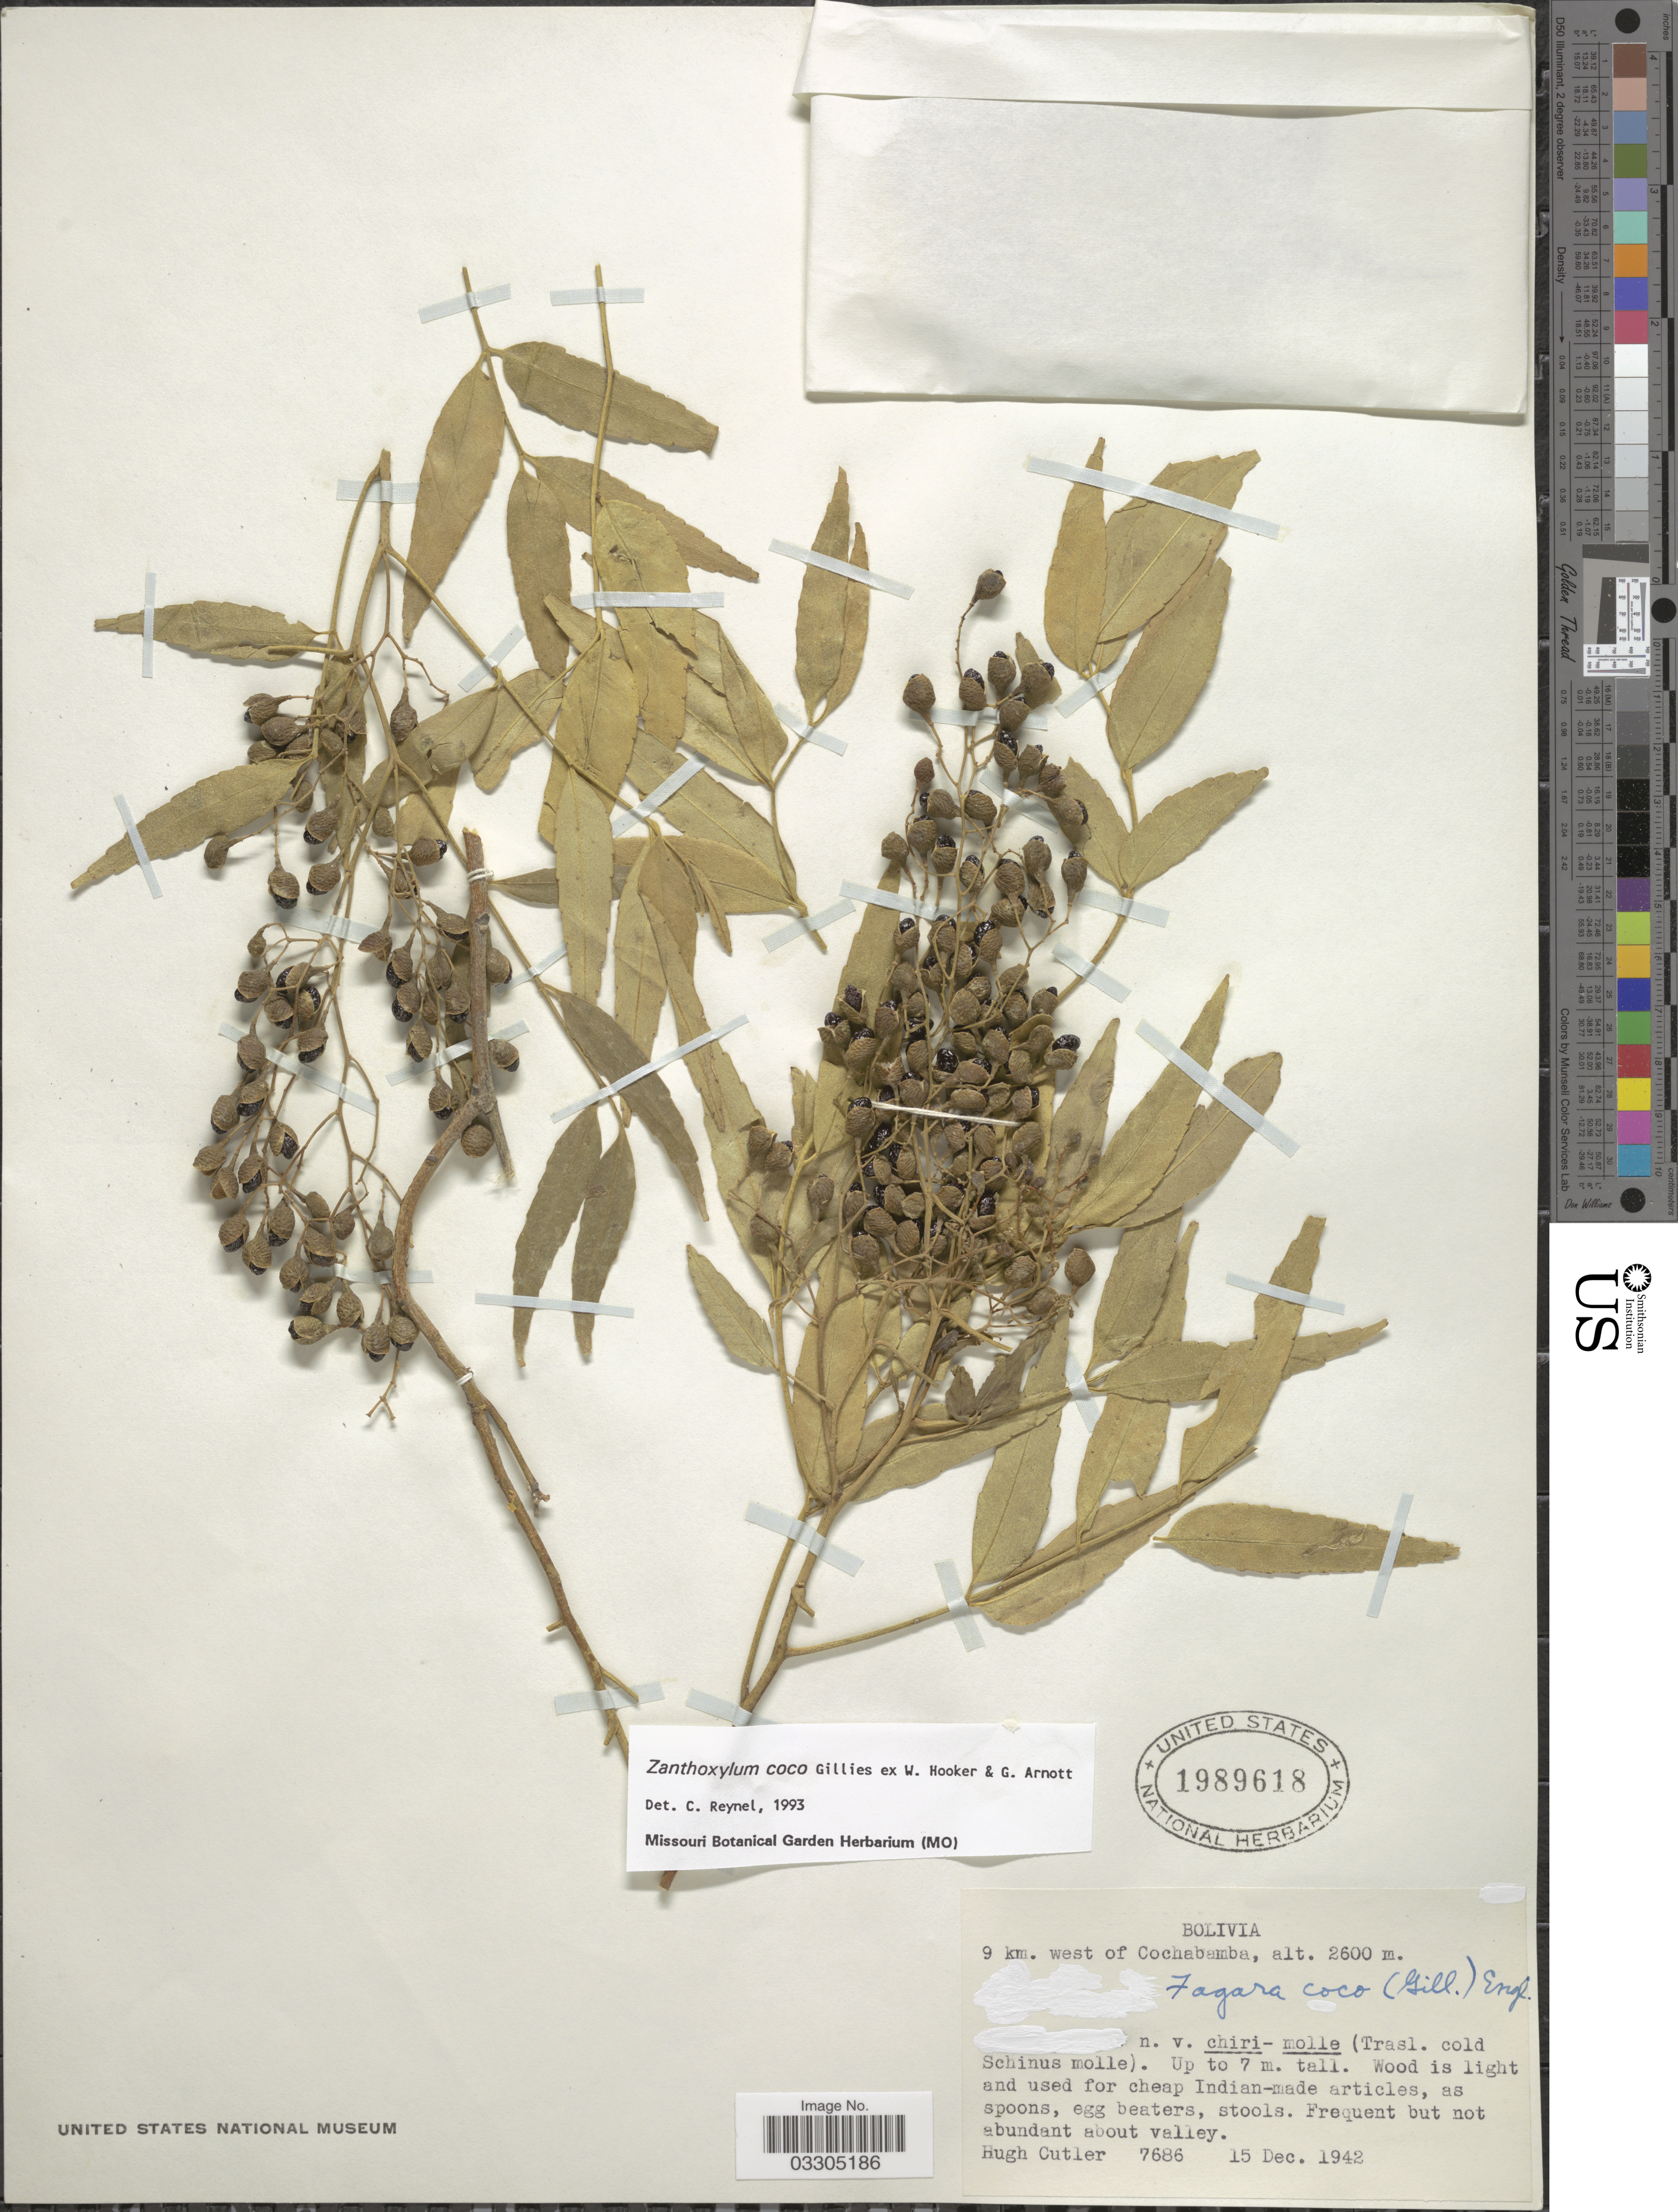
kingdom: Plantae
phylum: Tracheophyta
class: Magnoliopsida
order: Sapindales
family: Rutaceae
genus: Zanthoxylum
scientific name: Zanthoxylum coco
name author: Hook. & Arn.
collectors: H. C. Cutler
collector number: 7686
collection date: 1942-12-15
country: Bolivia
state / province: Cochabamba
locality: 9 km. west of Cochabamba.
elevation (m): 2600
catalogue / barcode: US 1989618